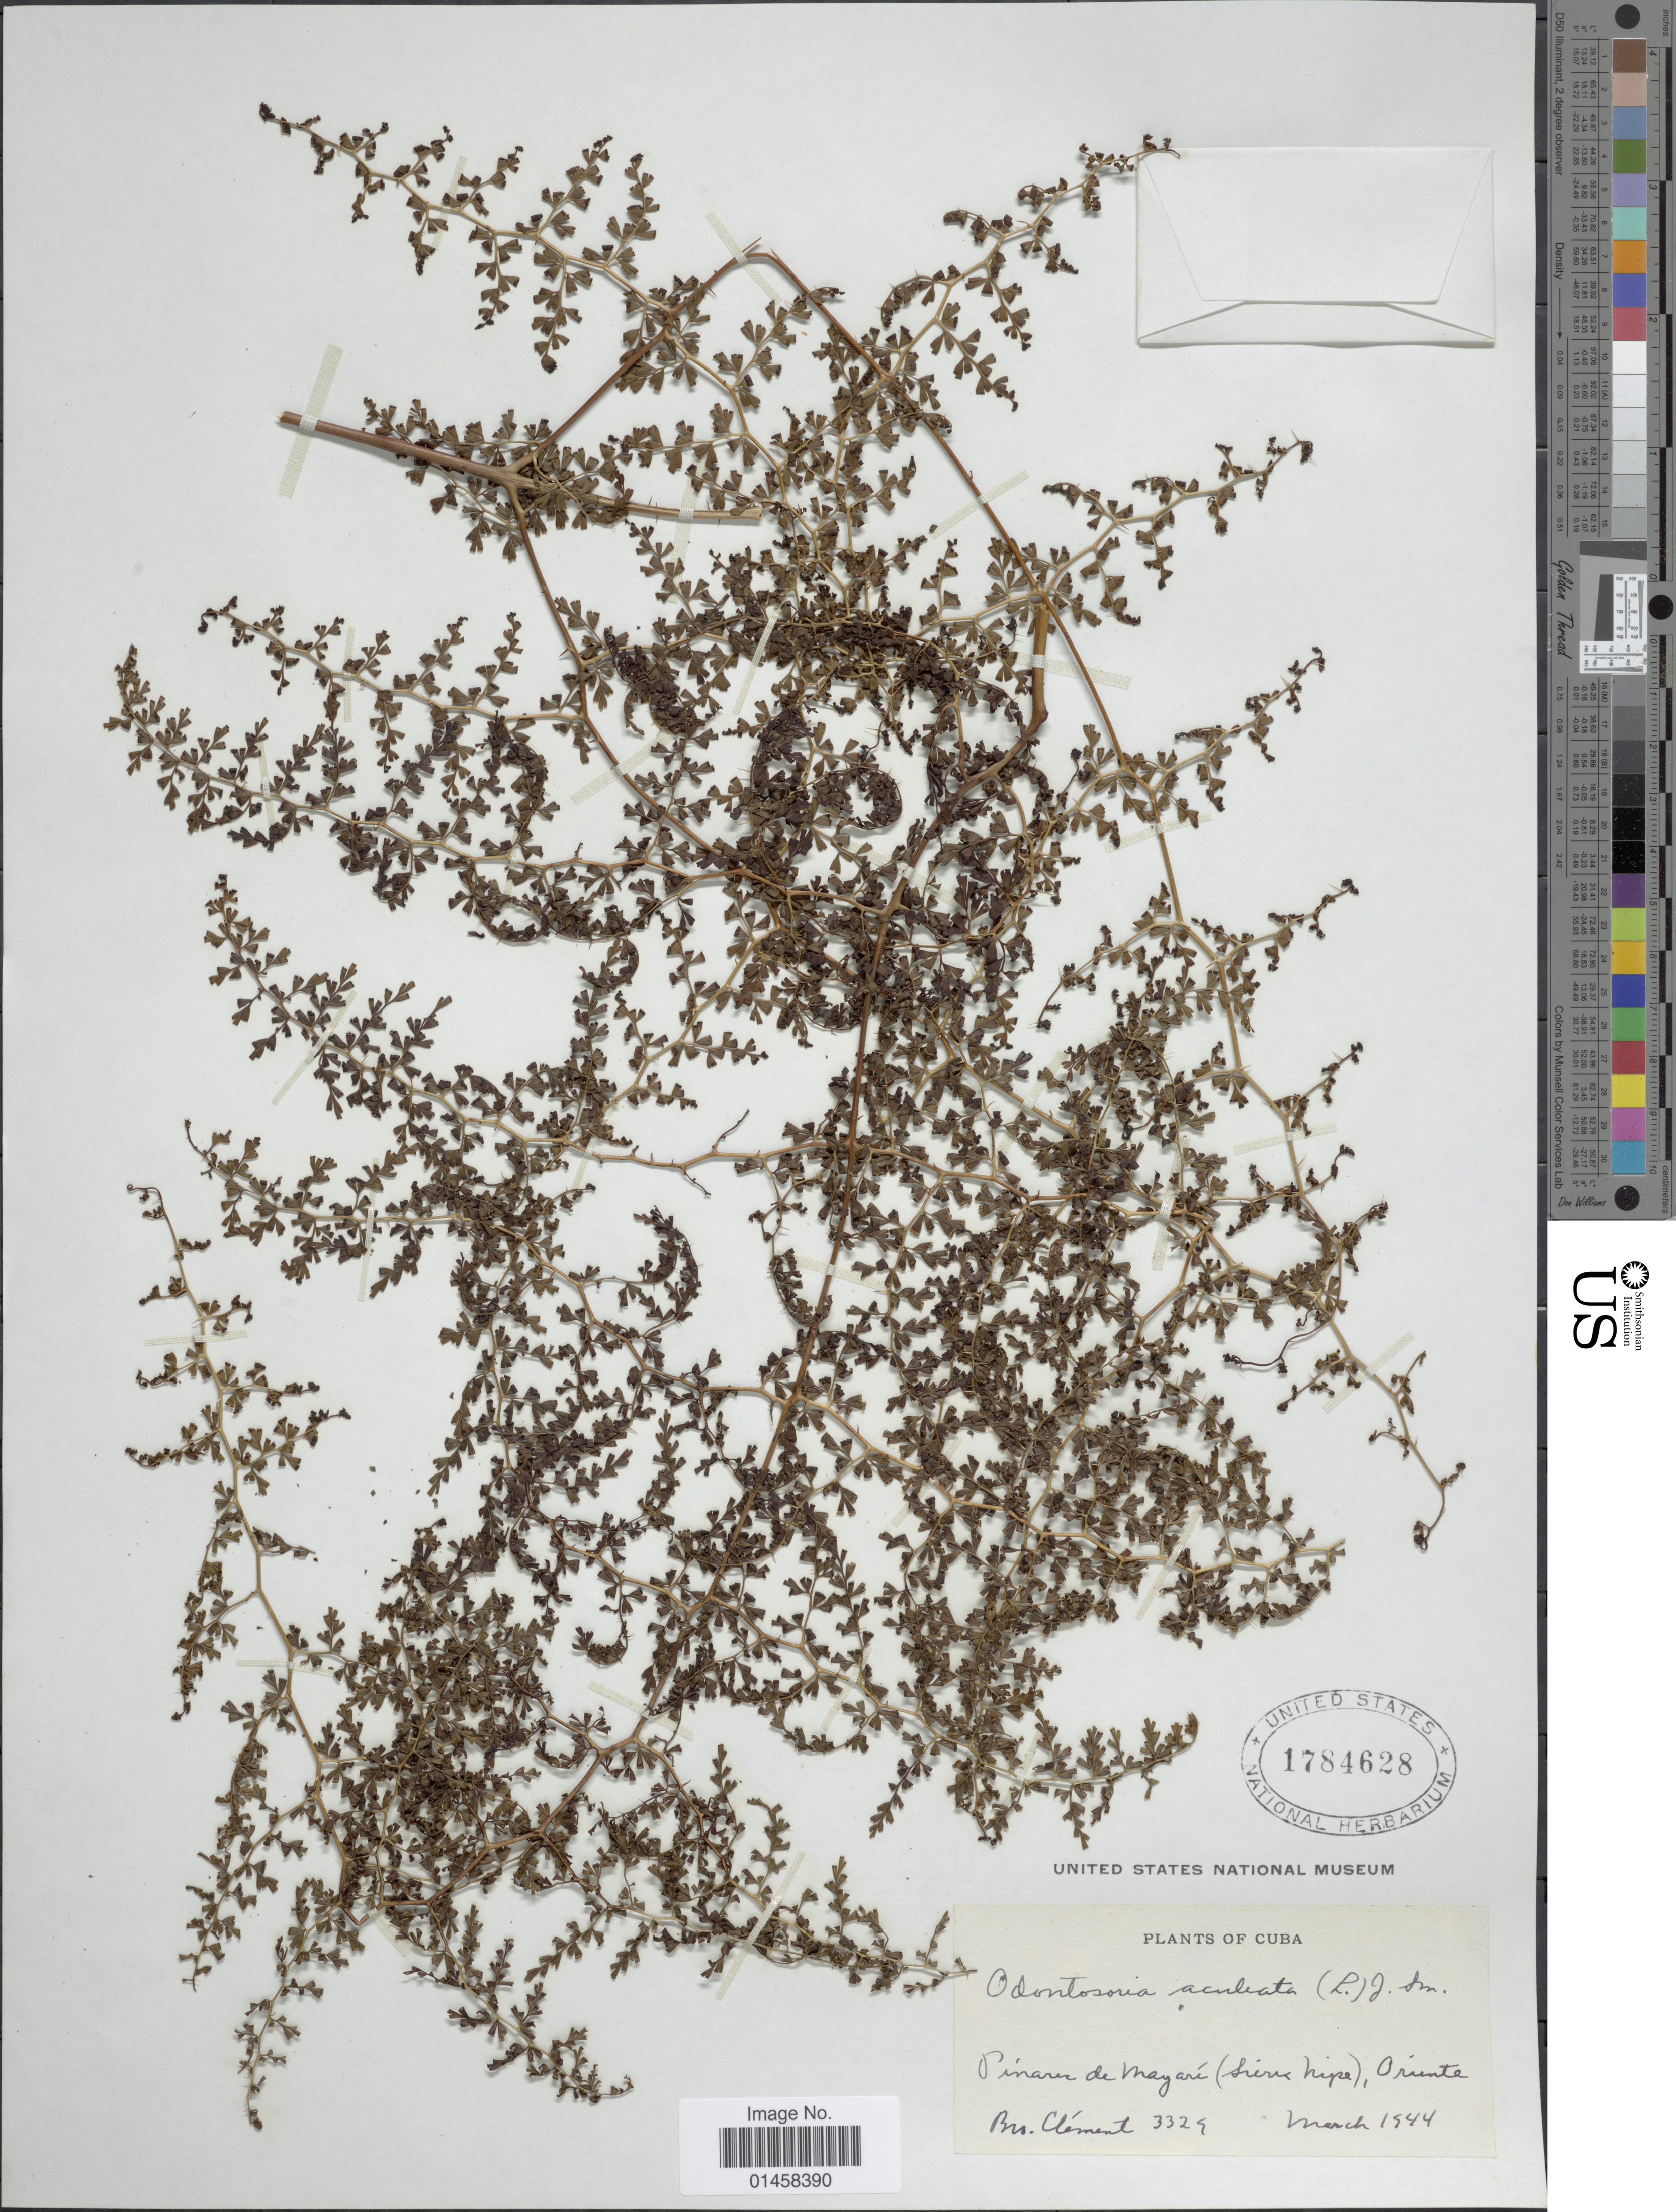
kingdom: Plantae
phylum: Tracheophyta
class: Polypodiopsida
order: Polypodiales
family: Lindsaeaceae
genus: Odontosoria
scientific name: Odontosoria aculeata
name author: (L.) J. Sm.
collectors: B. Clement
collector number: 3324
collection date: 1944-03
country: Cuba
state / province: Oriente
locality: Prinares de Mayarí (Sierra Nipe)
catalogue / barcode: US 1784628